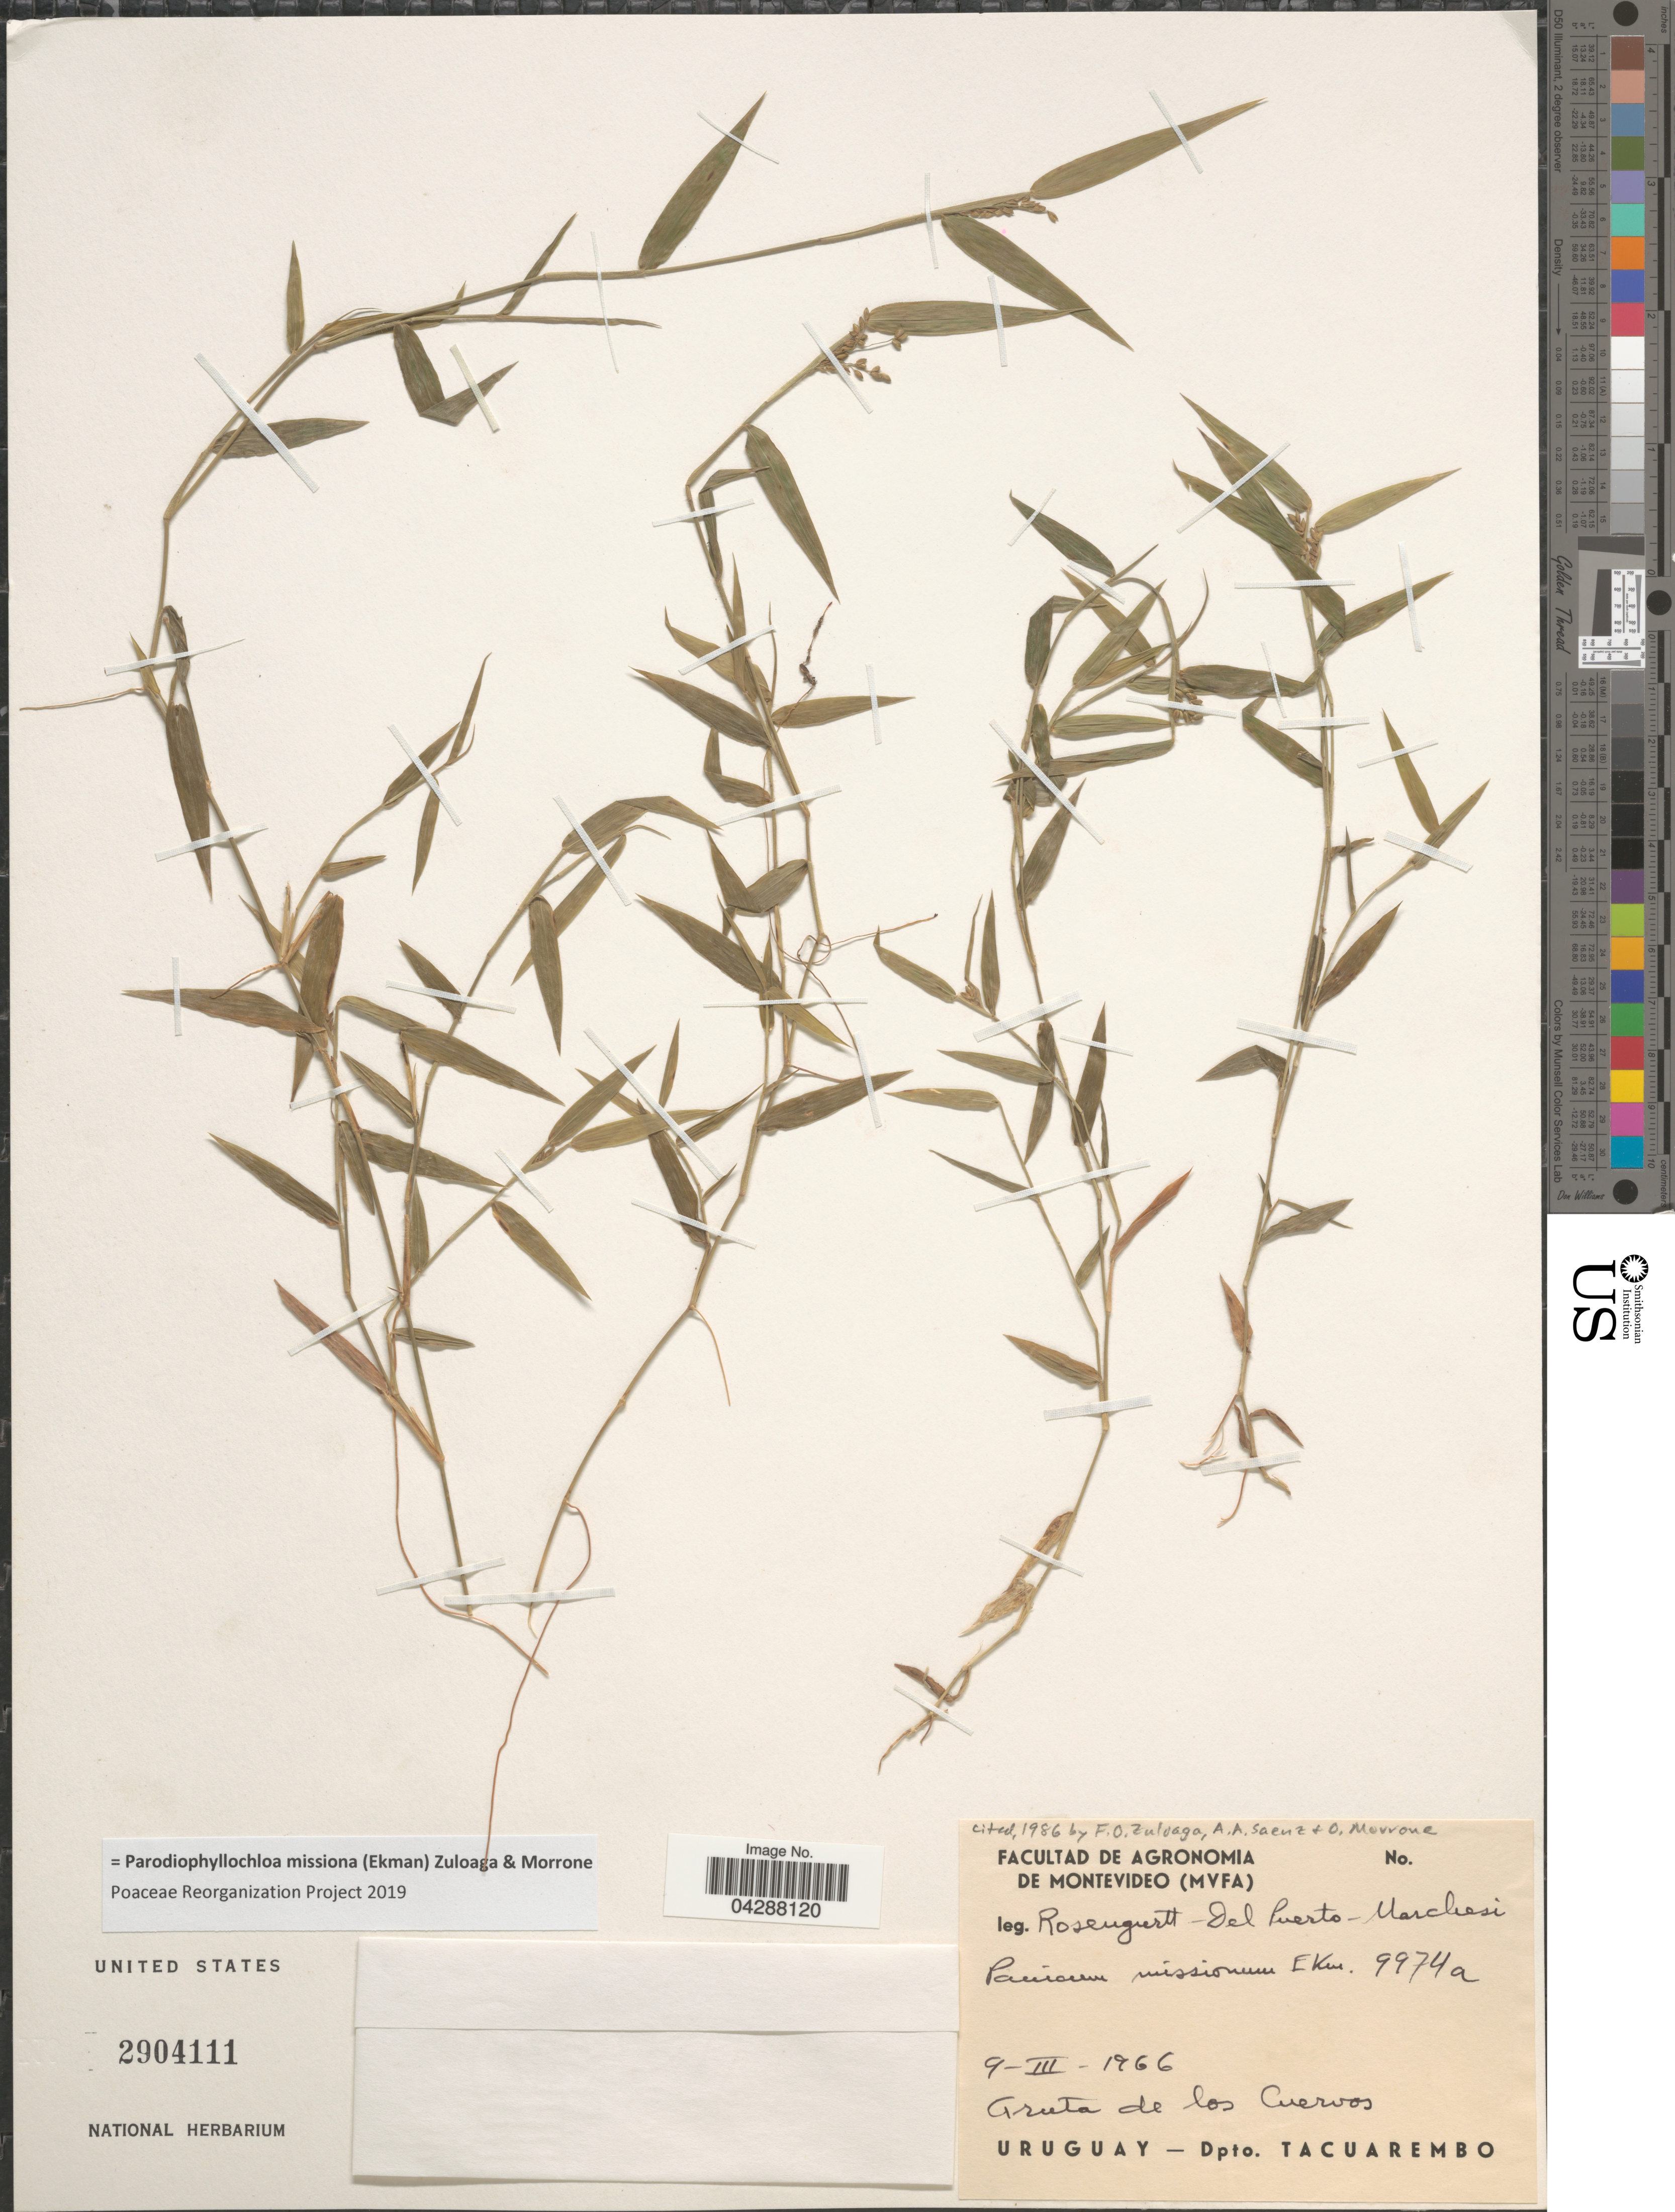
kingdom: Plantae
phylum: Tracheophyta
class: Liliopsida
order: Poales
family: Poaceae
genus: Parodiophyllochloa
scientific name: Parodiophyllochloa missiona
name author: (Ekman) Zuloaga & Morrone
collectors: Rosengurtt, Del Puerto & Marchesi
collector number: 9974a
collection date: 1966-03-09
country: Uruguay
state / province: Tacuarembó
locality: Gruta de los Cuernos. Dpto. Tacuarembo.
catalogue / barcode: US 2904111